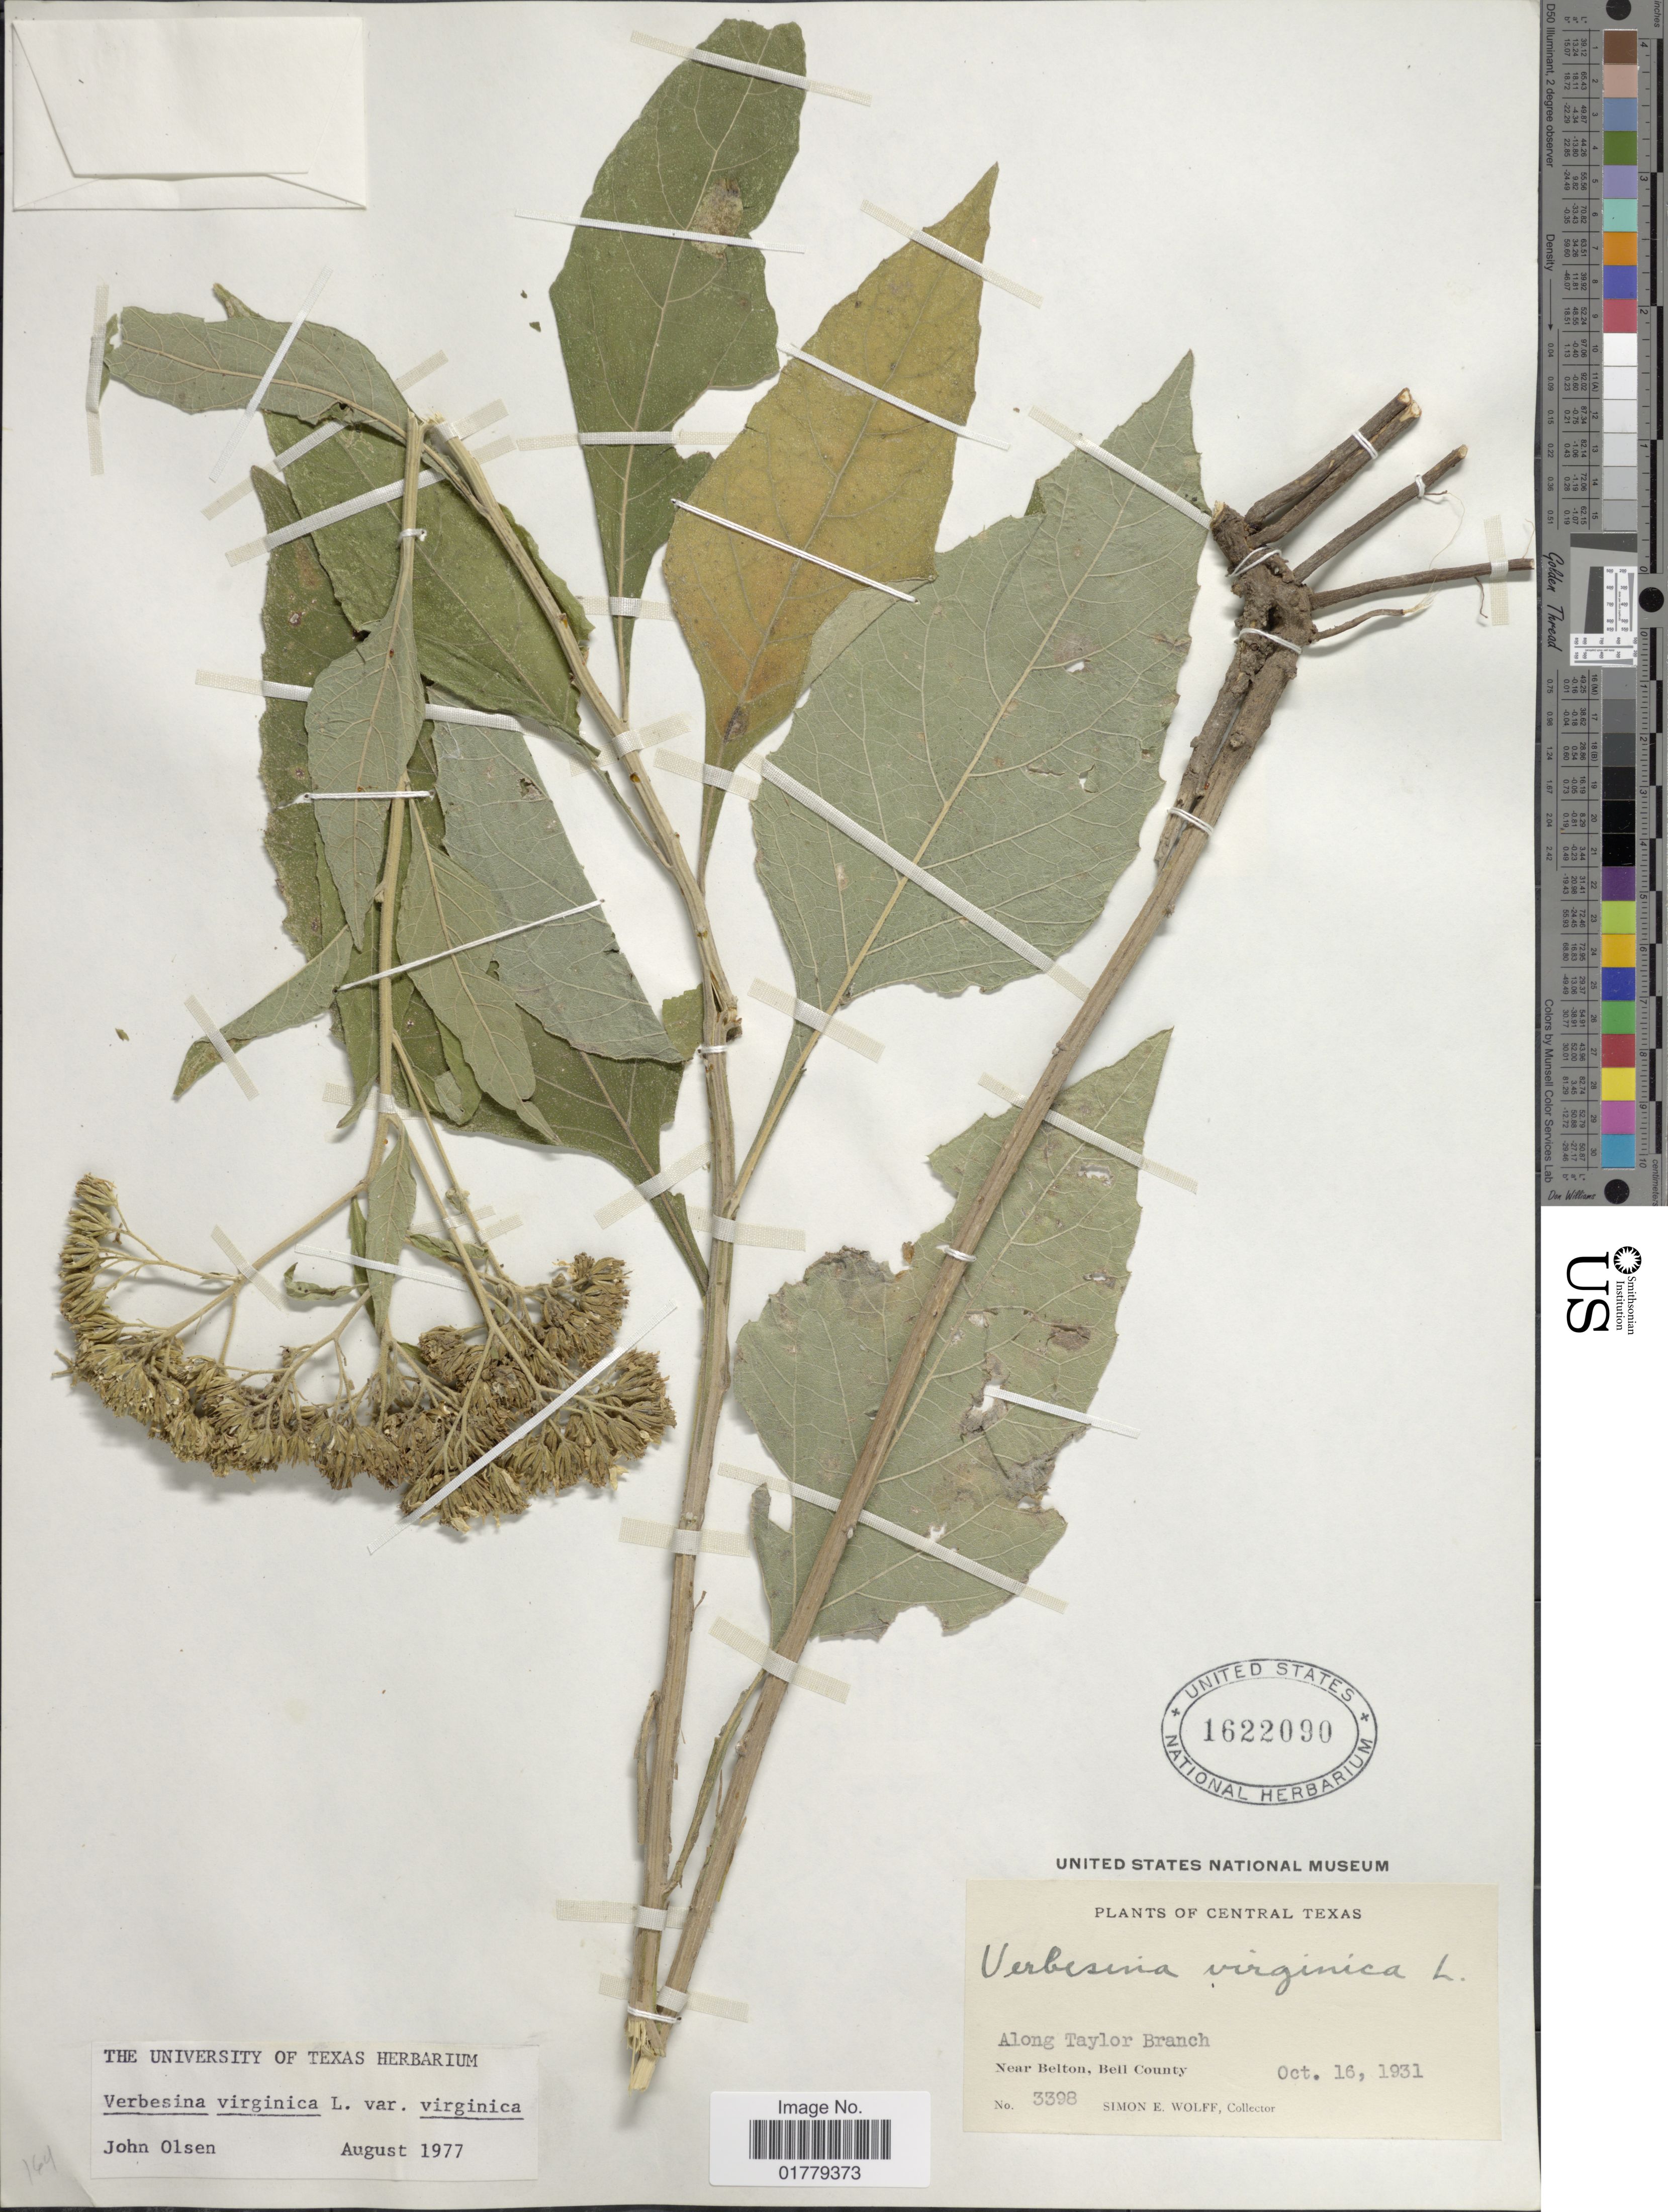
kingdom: Plantae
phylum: Tracheophyta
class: Magnoliopsida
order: Asterales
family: Asteraceae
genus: Verbesina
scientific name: Verbesina virginica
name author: L.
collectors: S. E. Wolff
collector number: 3398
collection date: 1931-10-16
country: United States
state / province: Texas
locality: Central Texas. Along Taylor Branch. Near Belton, Bell County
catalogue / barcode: US 1622090